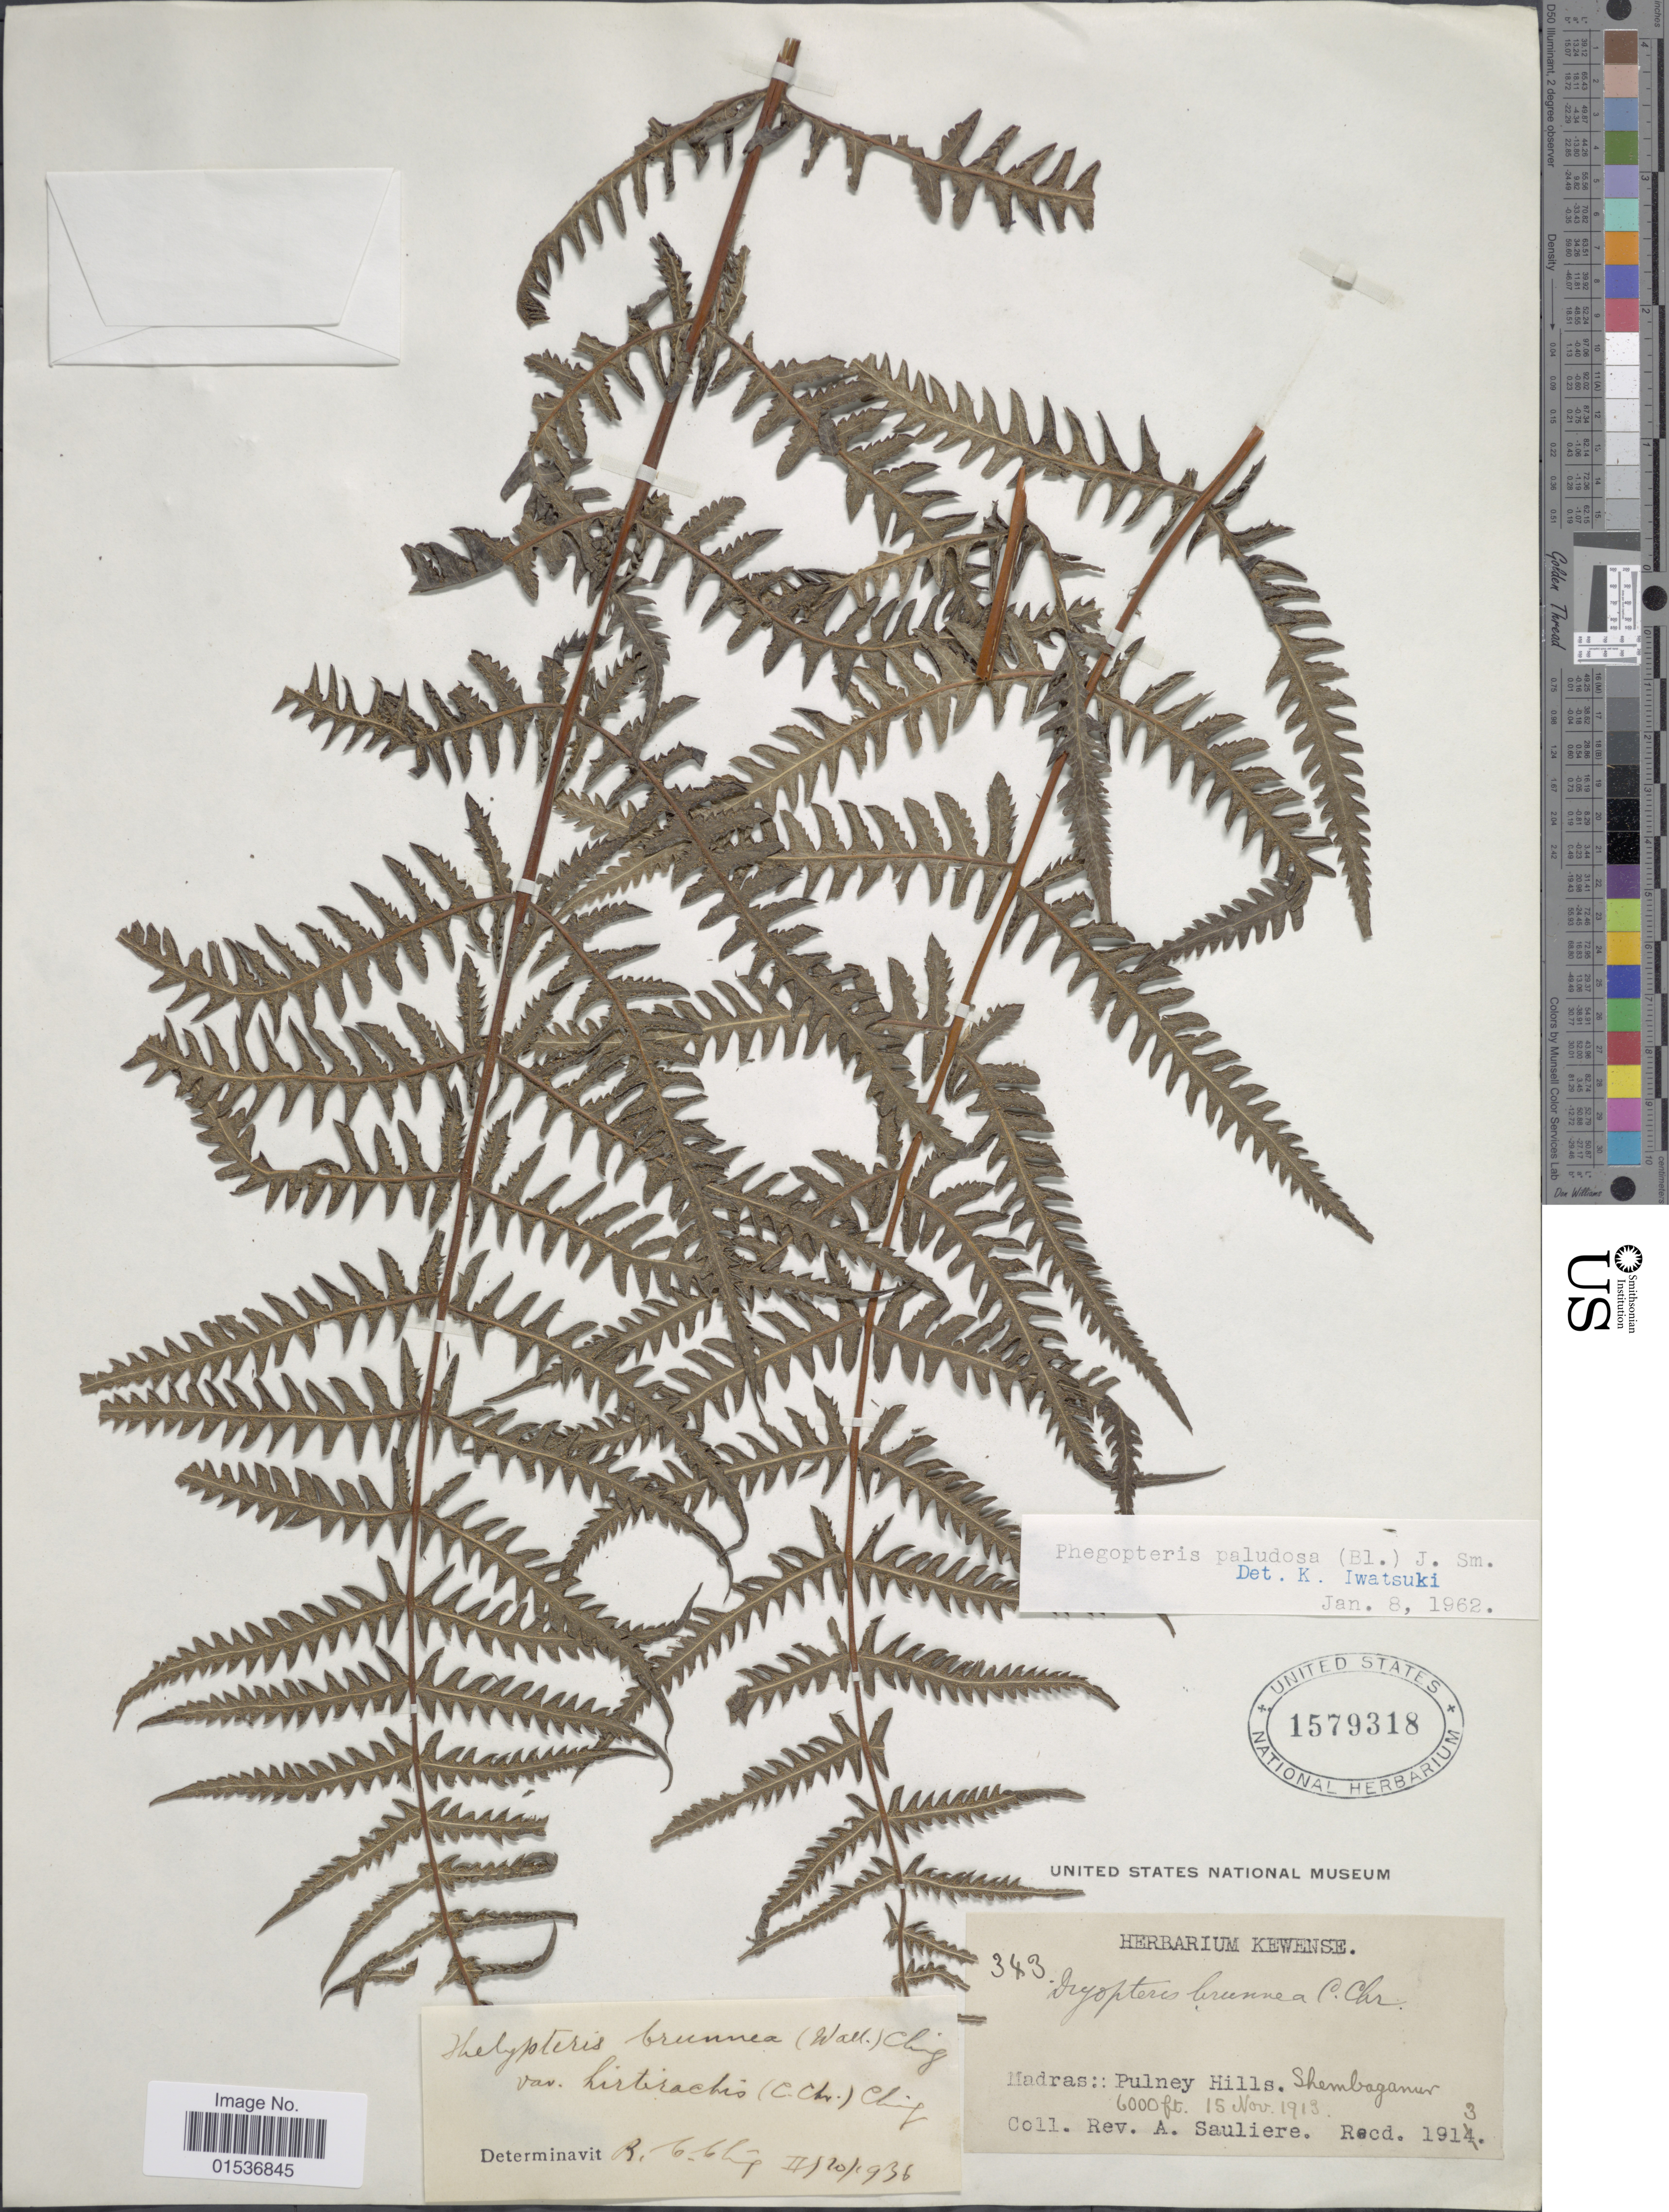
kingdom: Plantae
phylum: Tracheophyta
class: Polypodiopsida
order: Polypodiales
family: Thelypteridaceae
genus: Pseudophegopteris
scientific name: Pseudophegopteris pyrrhorachis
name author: (Kunze) Ching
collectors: A. Sauliere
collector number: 343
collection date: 1913-11-15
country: India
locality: Madras:: Pulney Hills. Shembagamur.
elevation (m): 1829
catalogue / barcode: US 1579318